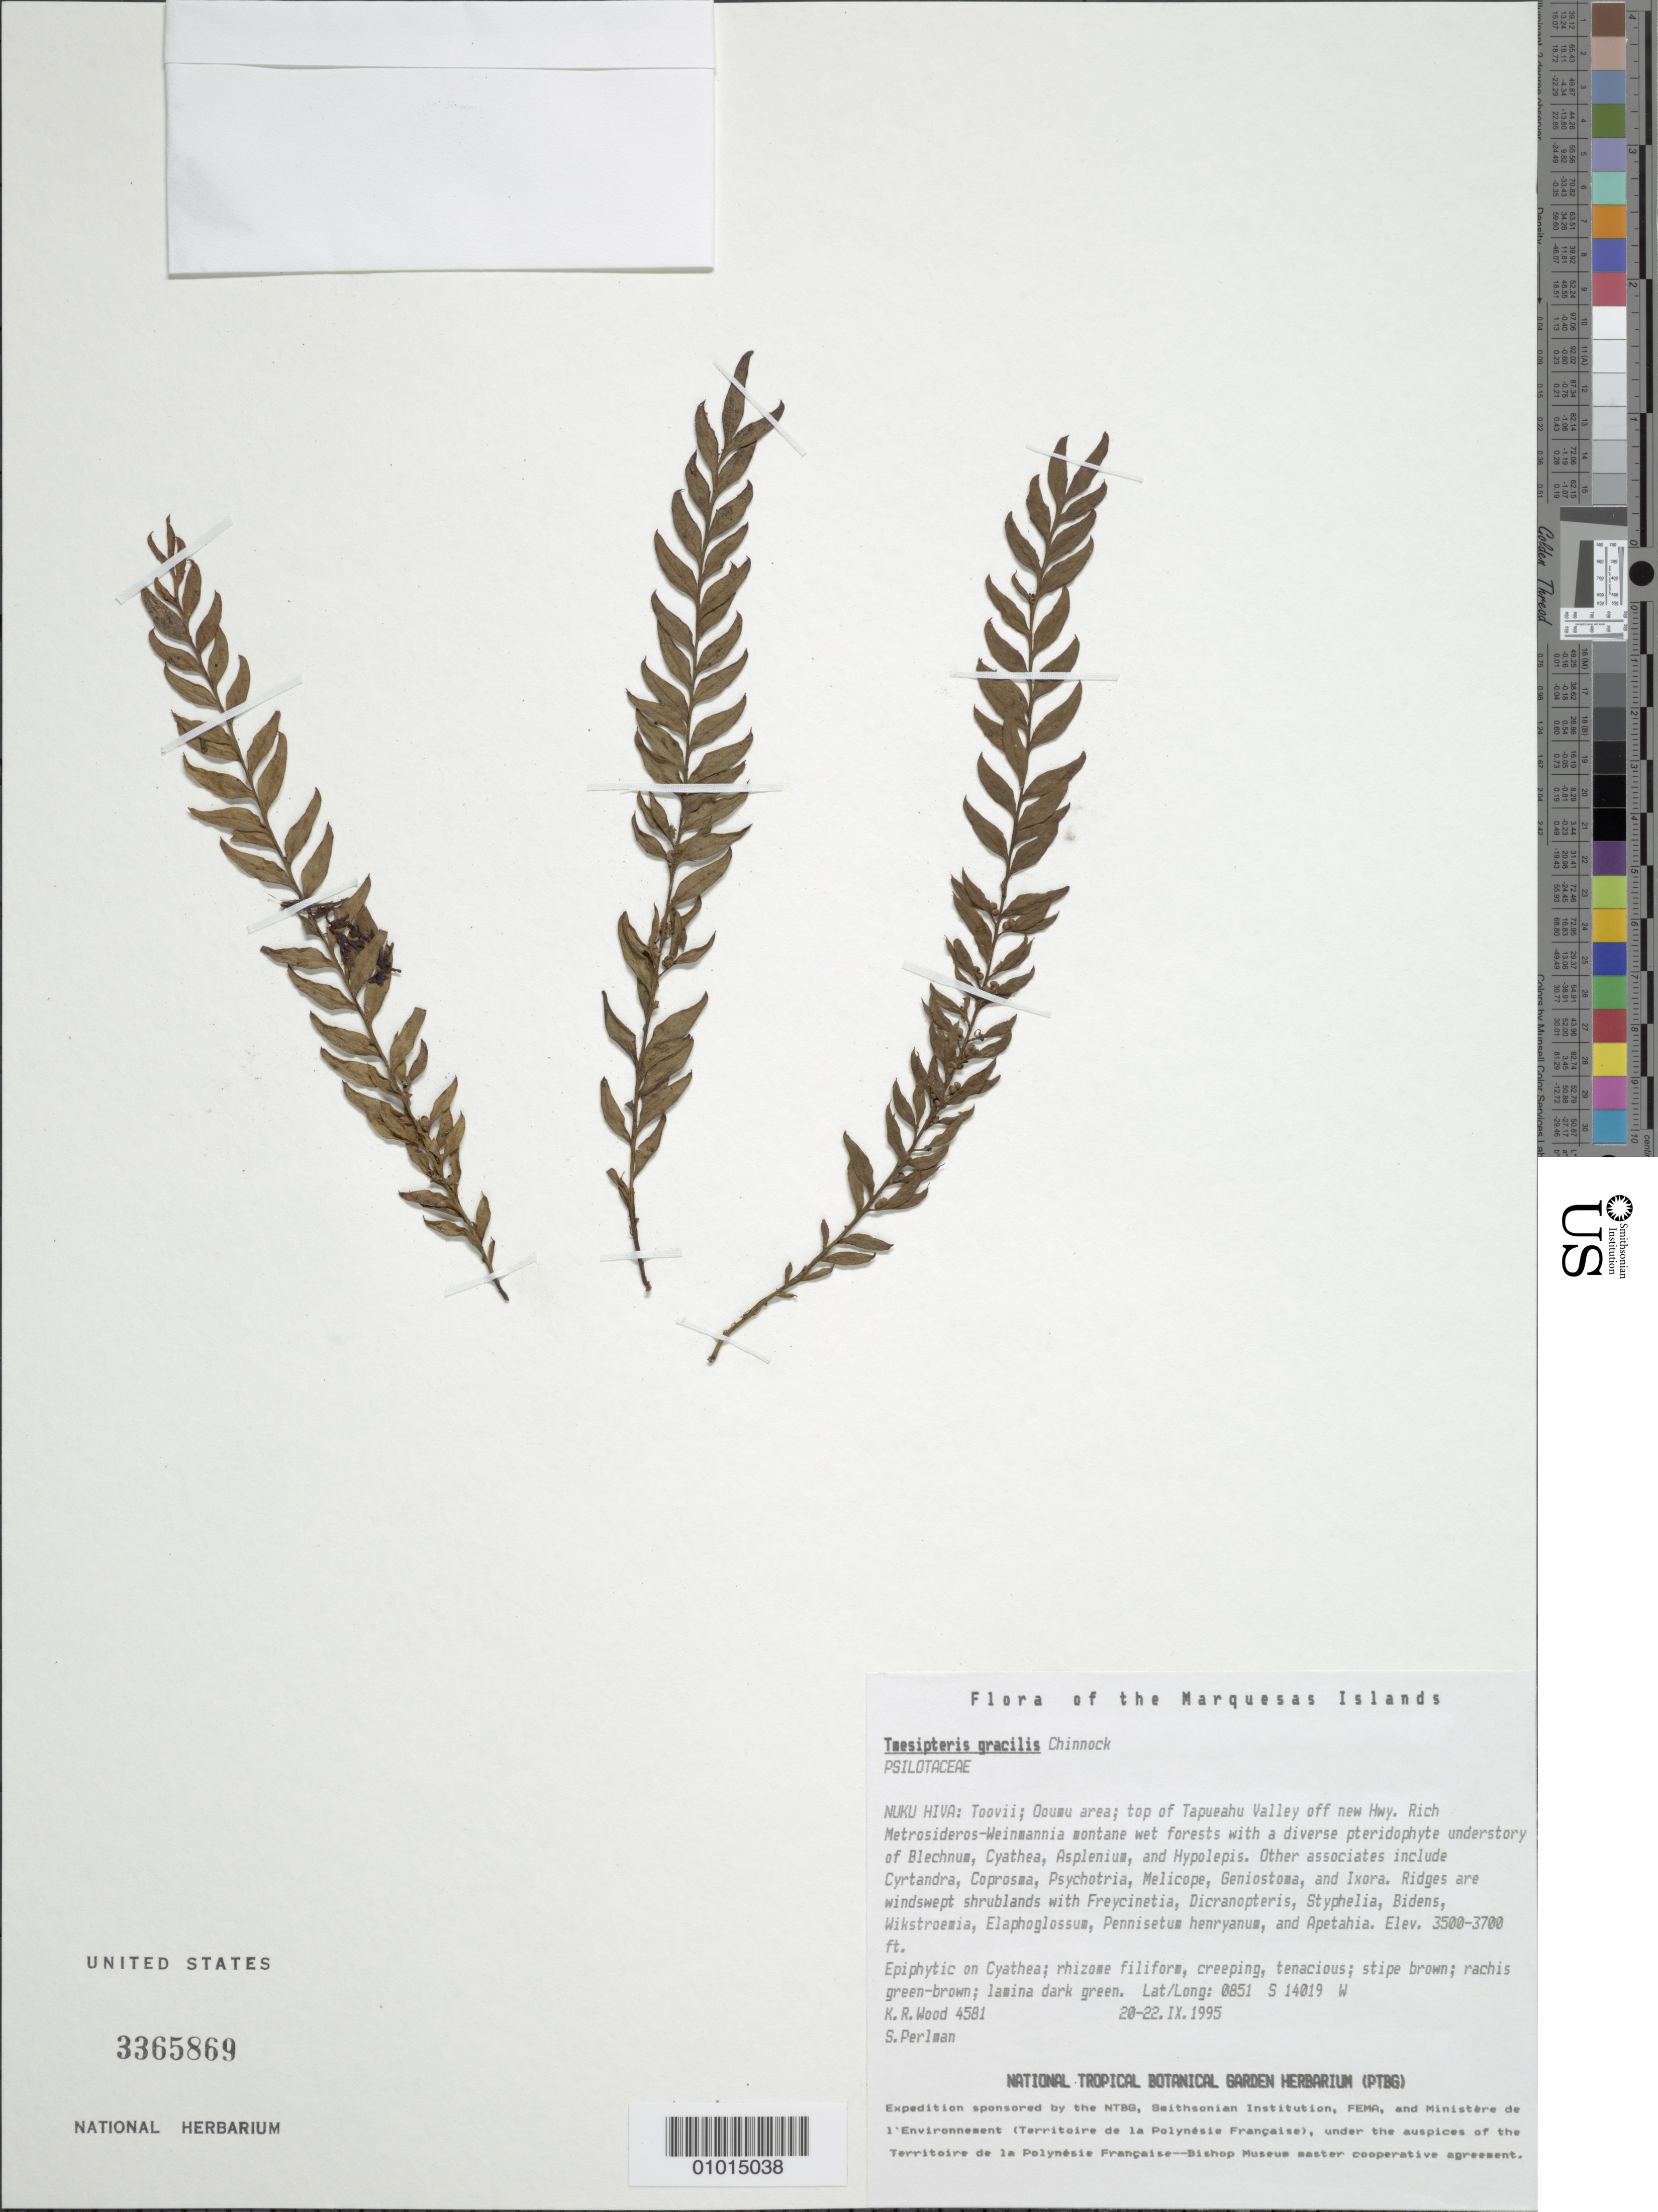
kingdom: Plantae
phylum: Tracheophyta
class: Polypodiopsida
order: Psilotales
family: Psilotaceae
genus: Tmesipteris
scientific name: Tmesipteris gracilis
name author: Chinnock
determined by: Wood, Kenneth R.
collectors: K. R. Wood & S. P. Perlman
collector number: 4581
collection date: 1995-09-20/1995-09-22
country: French Polynesia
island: Nuku Hiva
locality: Toovii, Ooumu area, top of Tapueahu Valley off new hwy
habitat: Rich Metrosideros - Weinmannia montane wet forests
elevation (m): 1067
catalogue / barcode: US 3365869